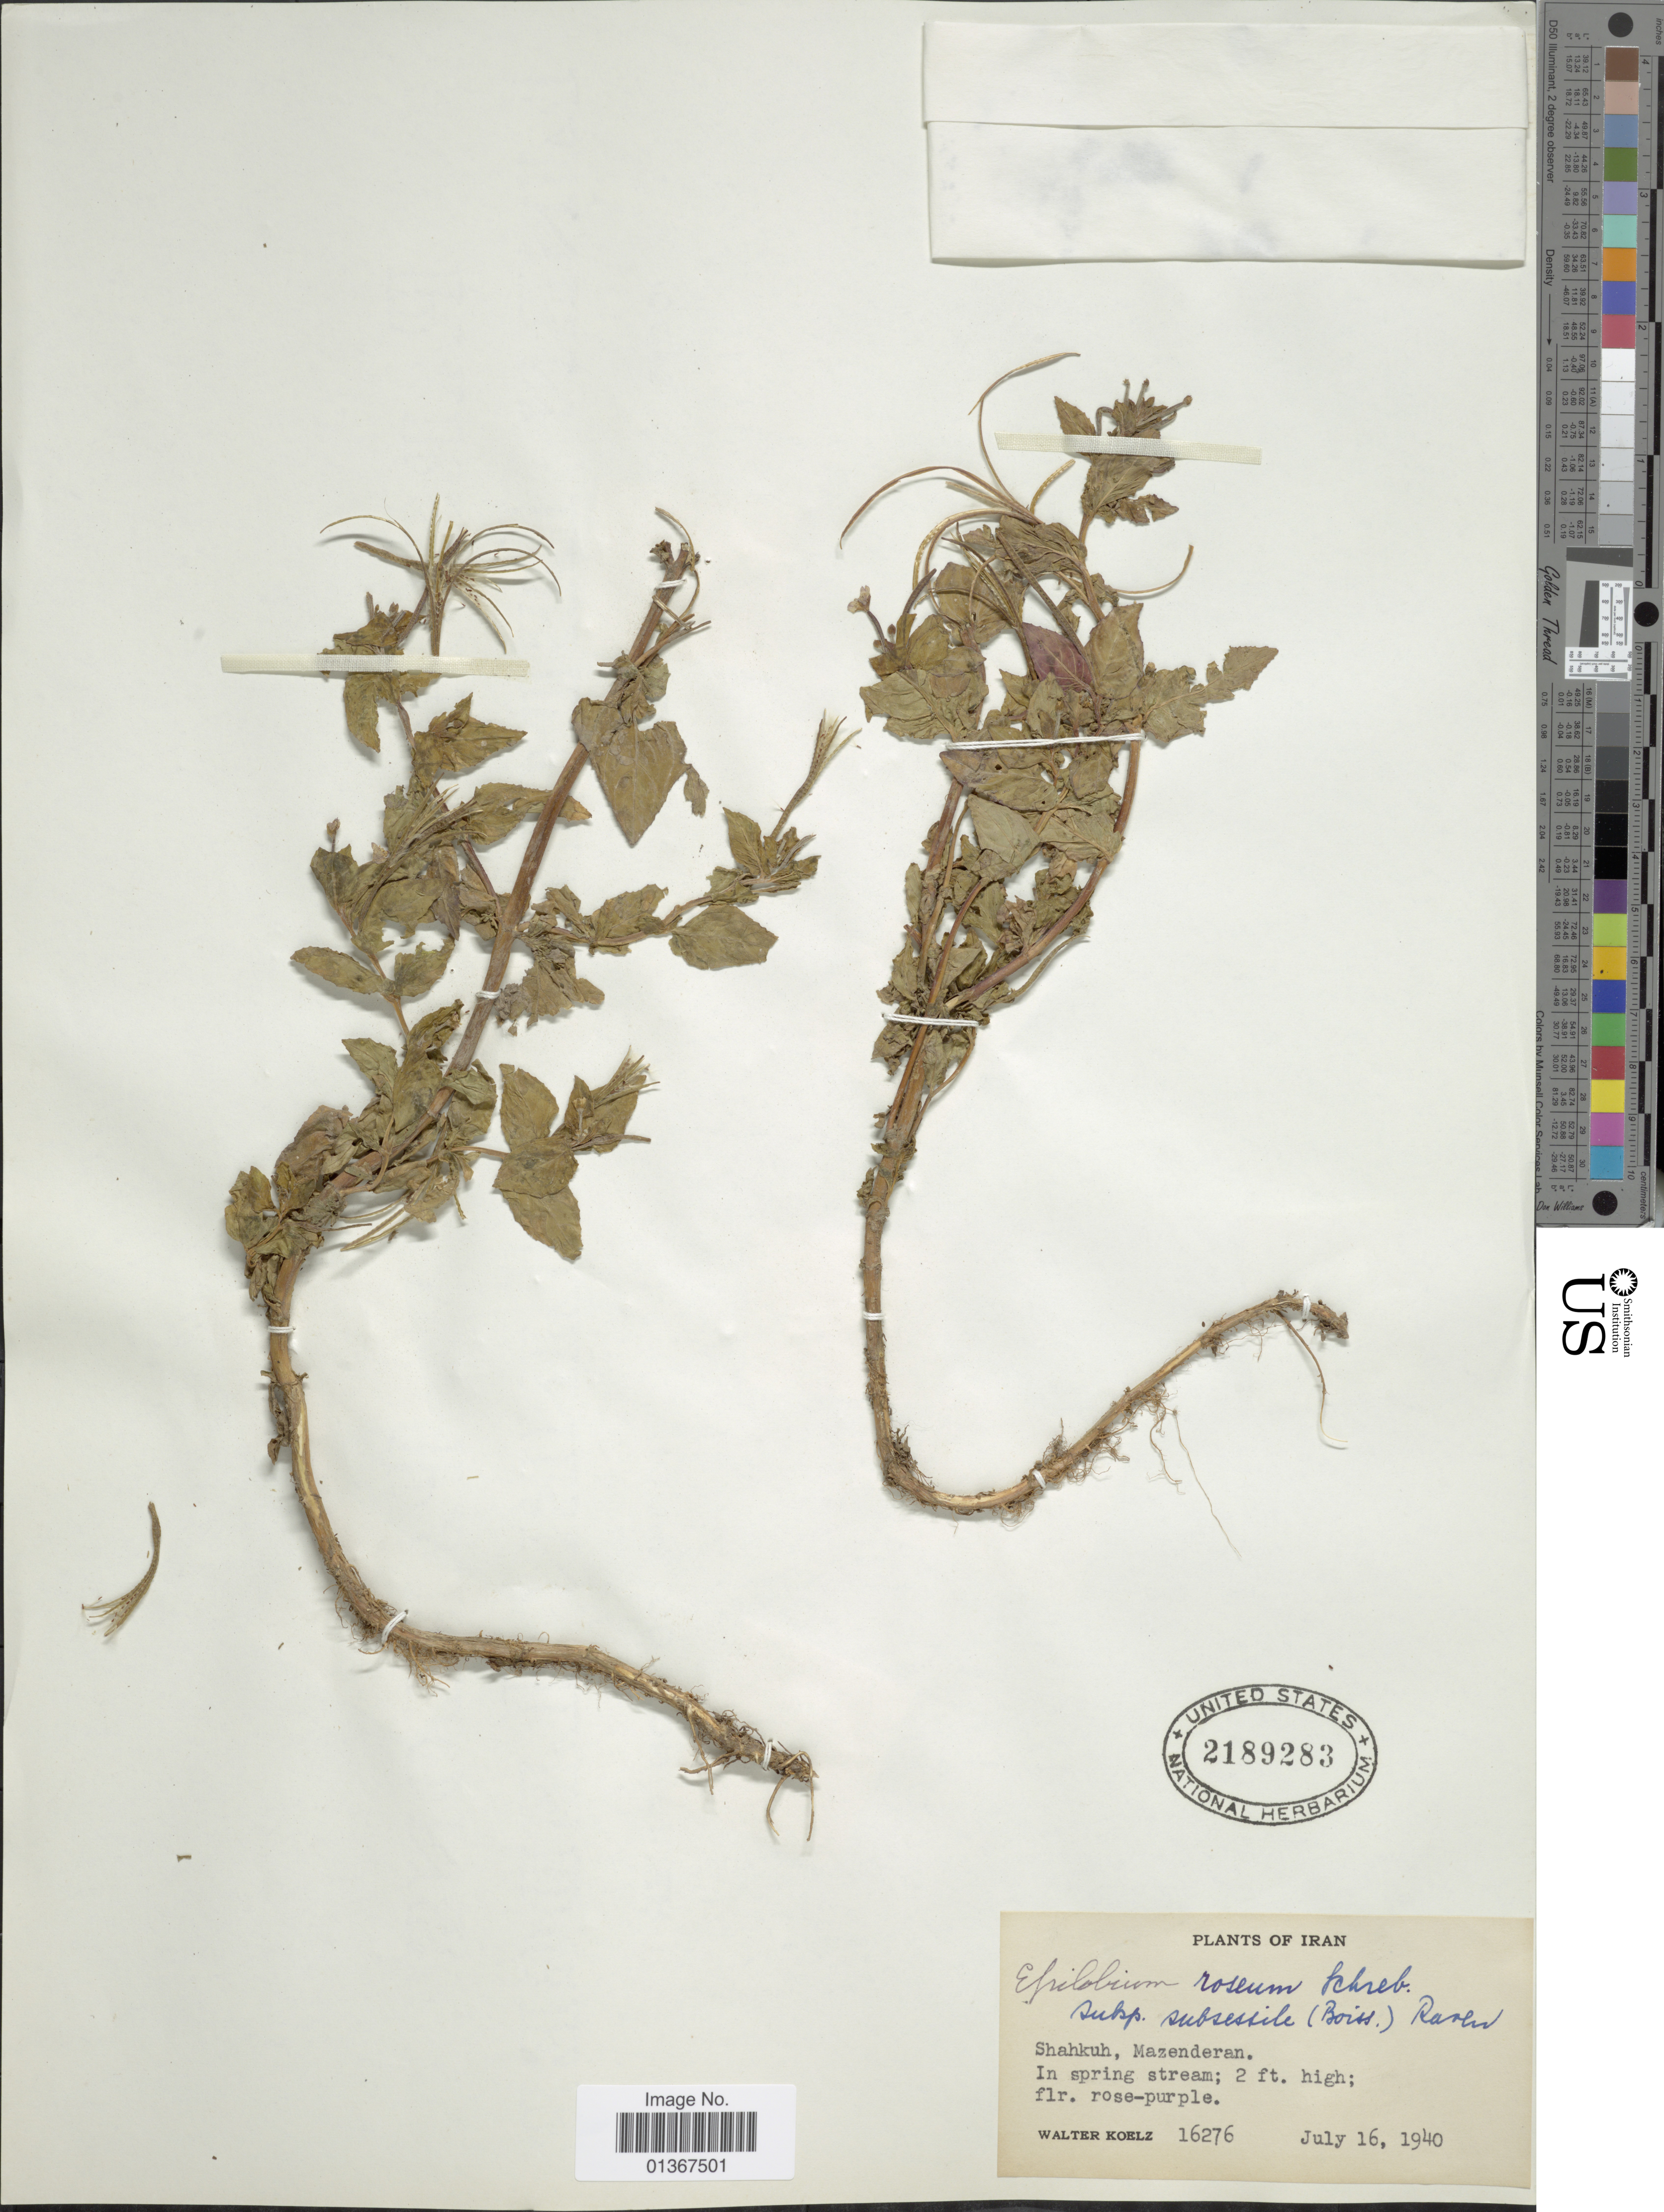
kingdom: Plantae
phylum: Tracheophyta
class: Magnoliopsida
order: Myrtales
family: Onagraceae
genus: Epilobium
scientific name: Epilobium roseum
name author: Schreb.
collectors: W. N. Koelz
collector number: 16276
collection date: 1940-07-16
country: Iran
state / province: Mazandaran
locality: Shahkuh.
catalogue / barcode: US 2189283